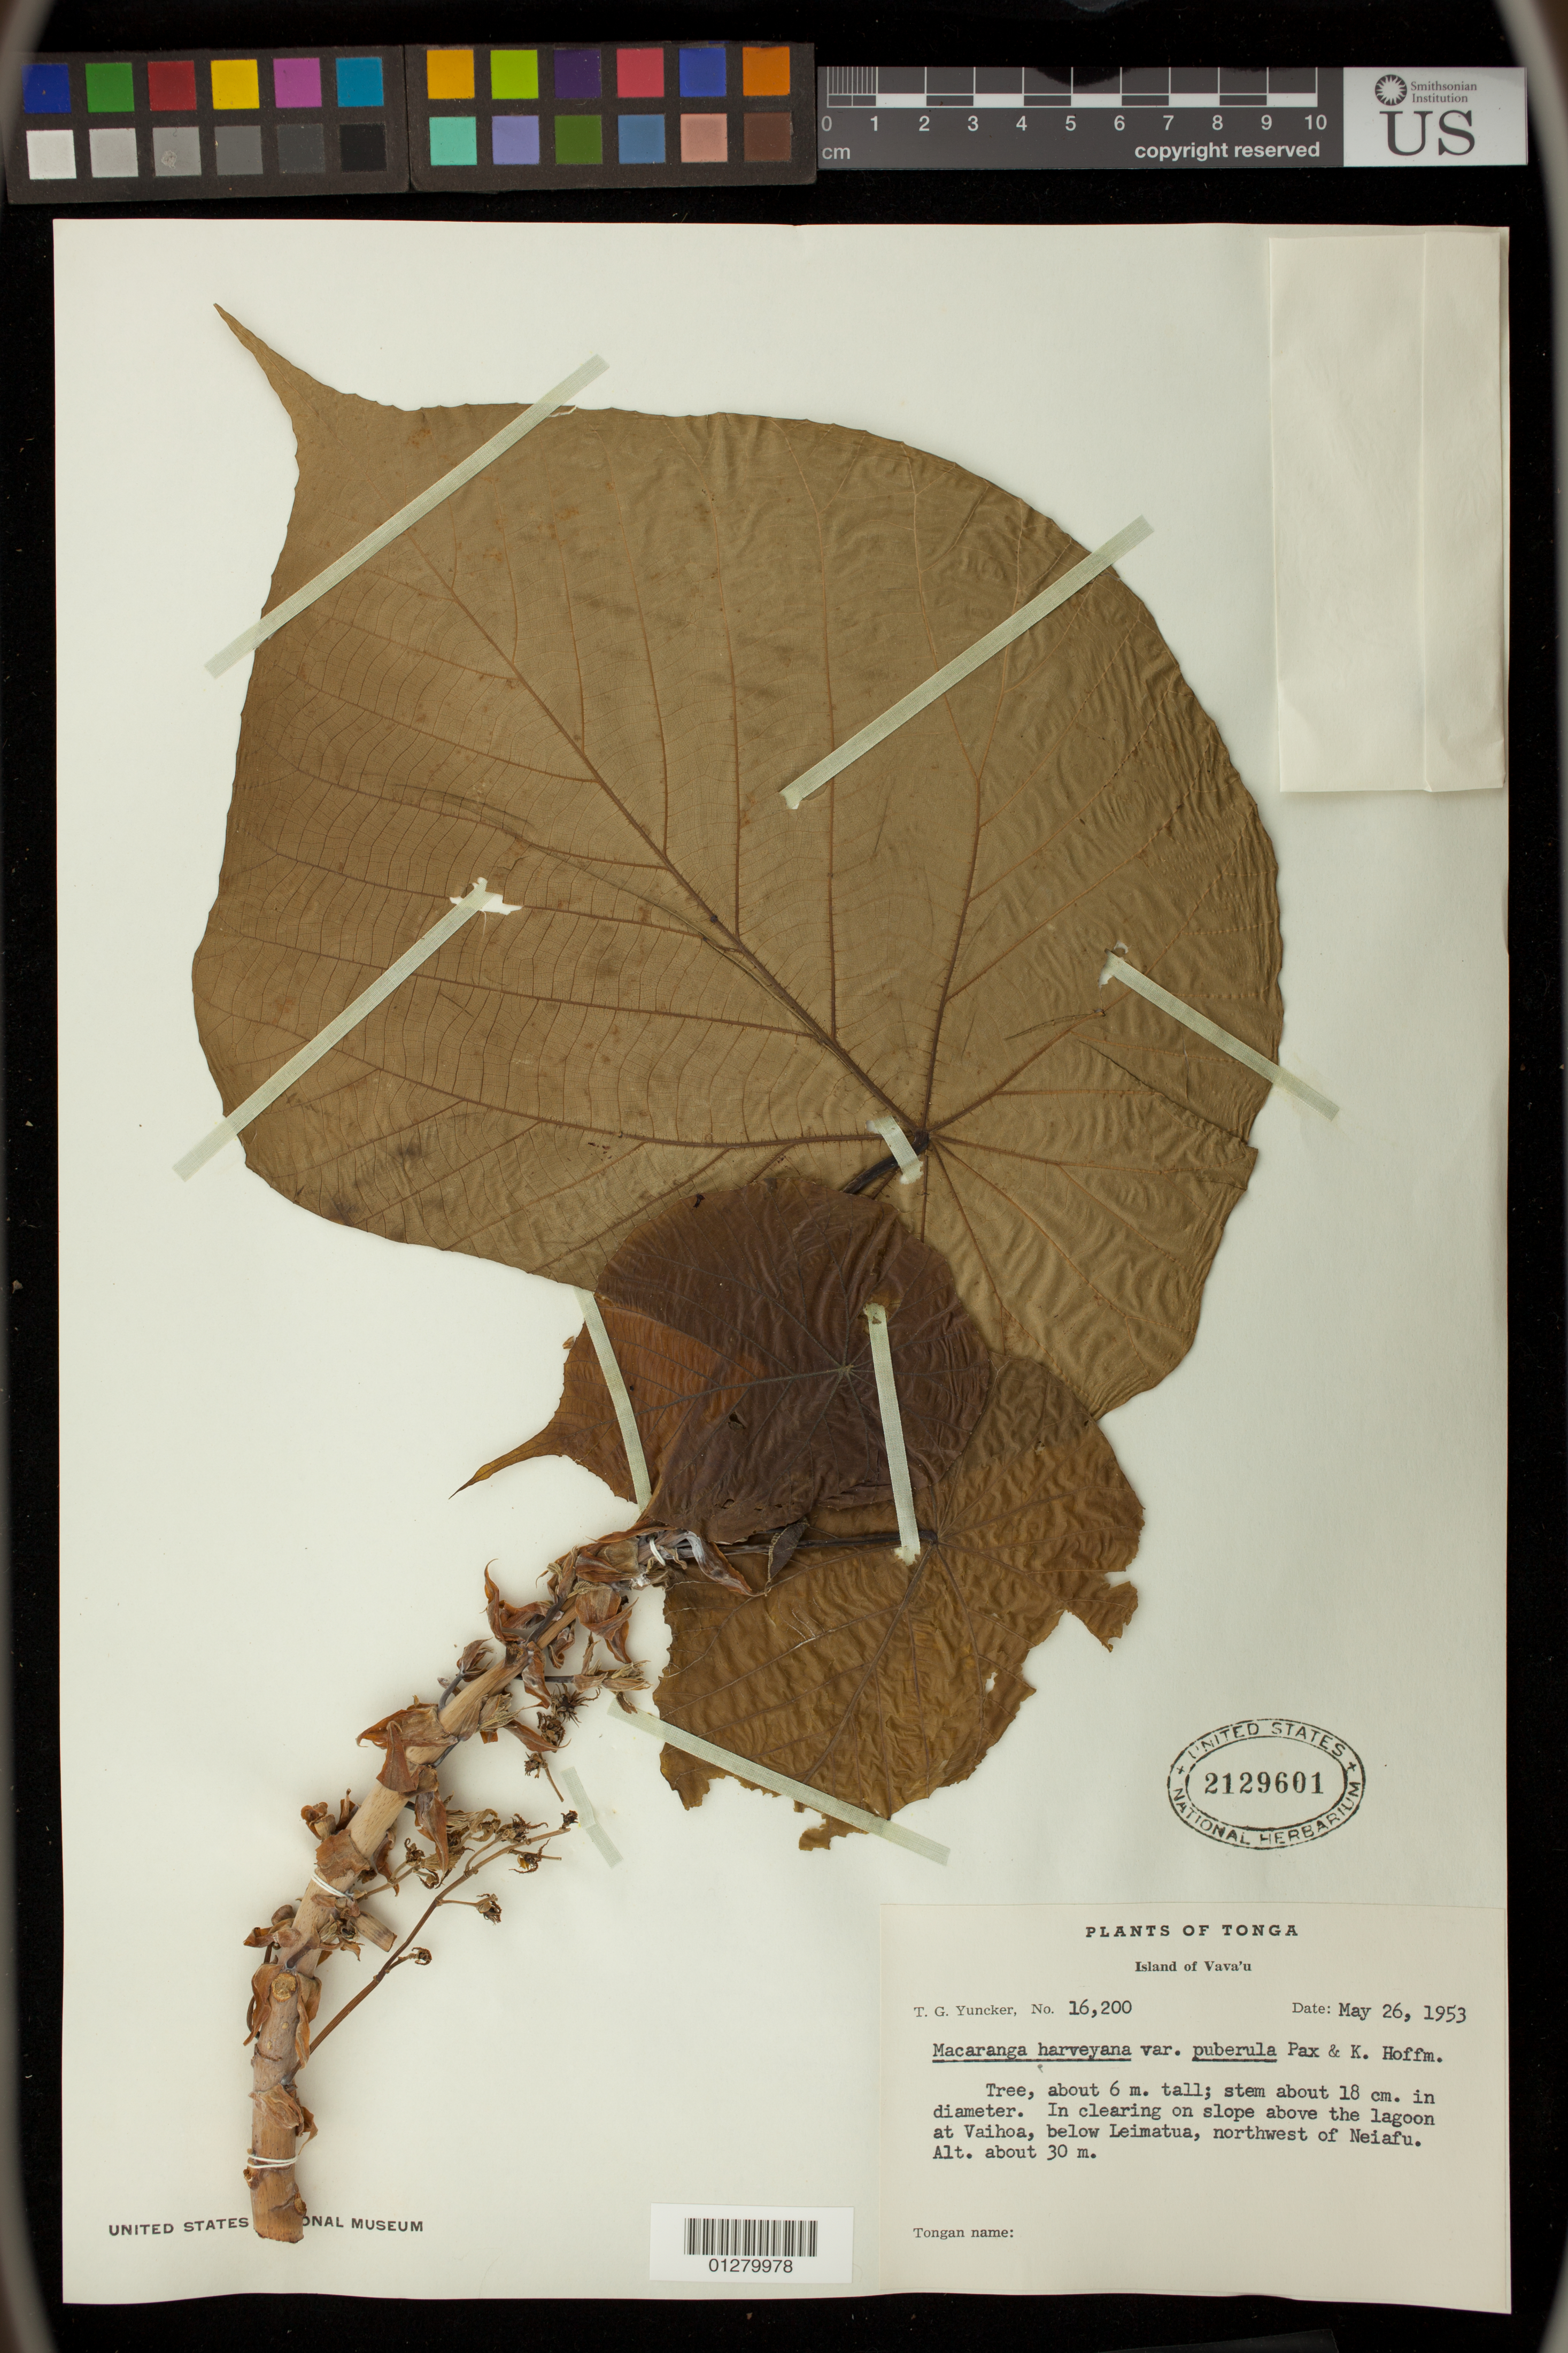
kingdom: Plantae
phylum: Tracheophyta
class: Magnoliopsida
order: Malpighiales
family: Euphorbiaceae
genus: Macaranga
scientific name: Macaranga harveyana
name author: Müll. Arg.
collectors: T. G. Yuncker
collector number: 16200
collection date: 1953-05-26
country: Tonga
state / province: Vava'u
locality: above the lagoon at Vaihoa, below Leimatua, northwest of Neiafu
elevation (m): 30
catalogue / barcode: US 2129601